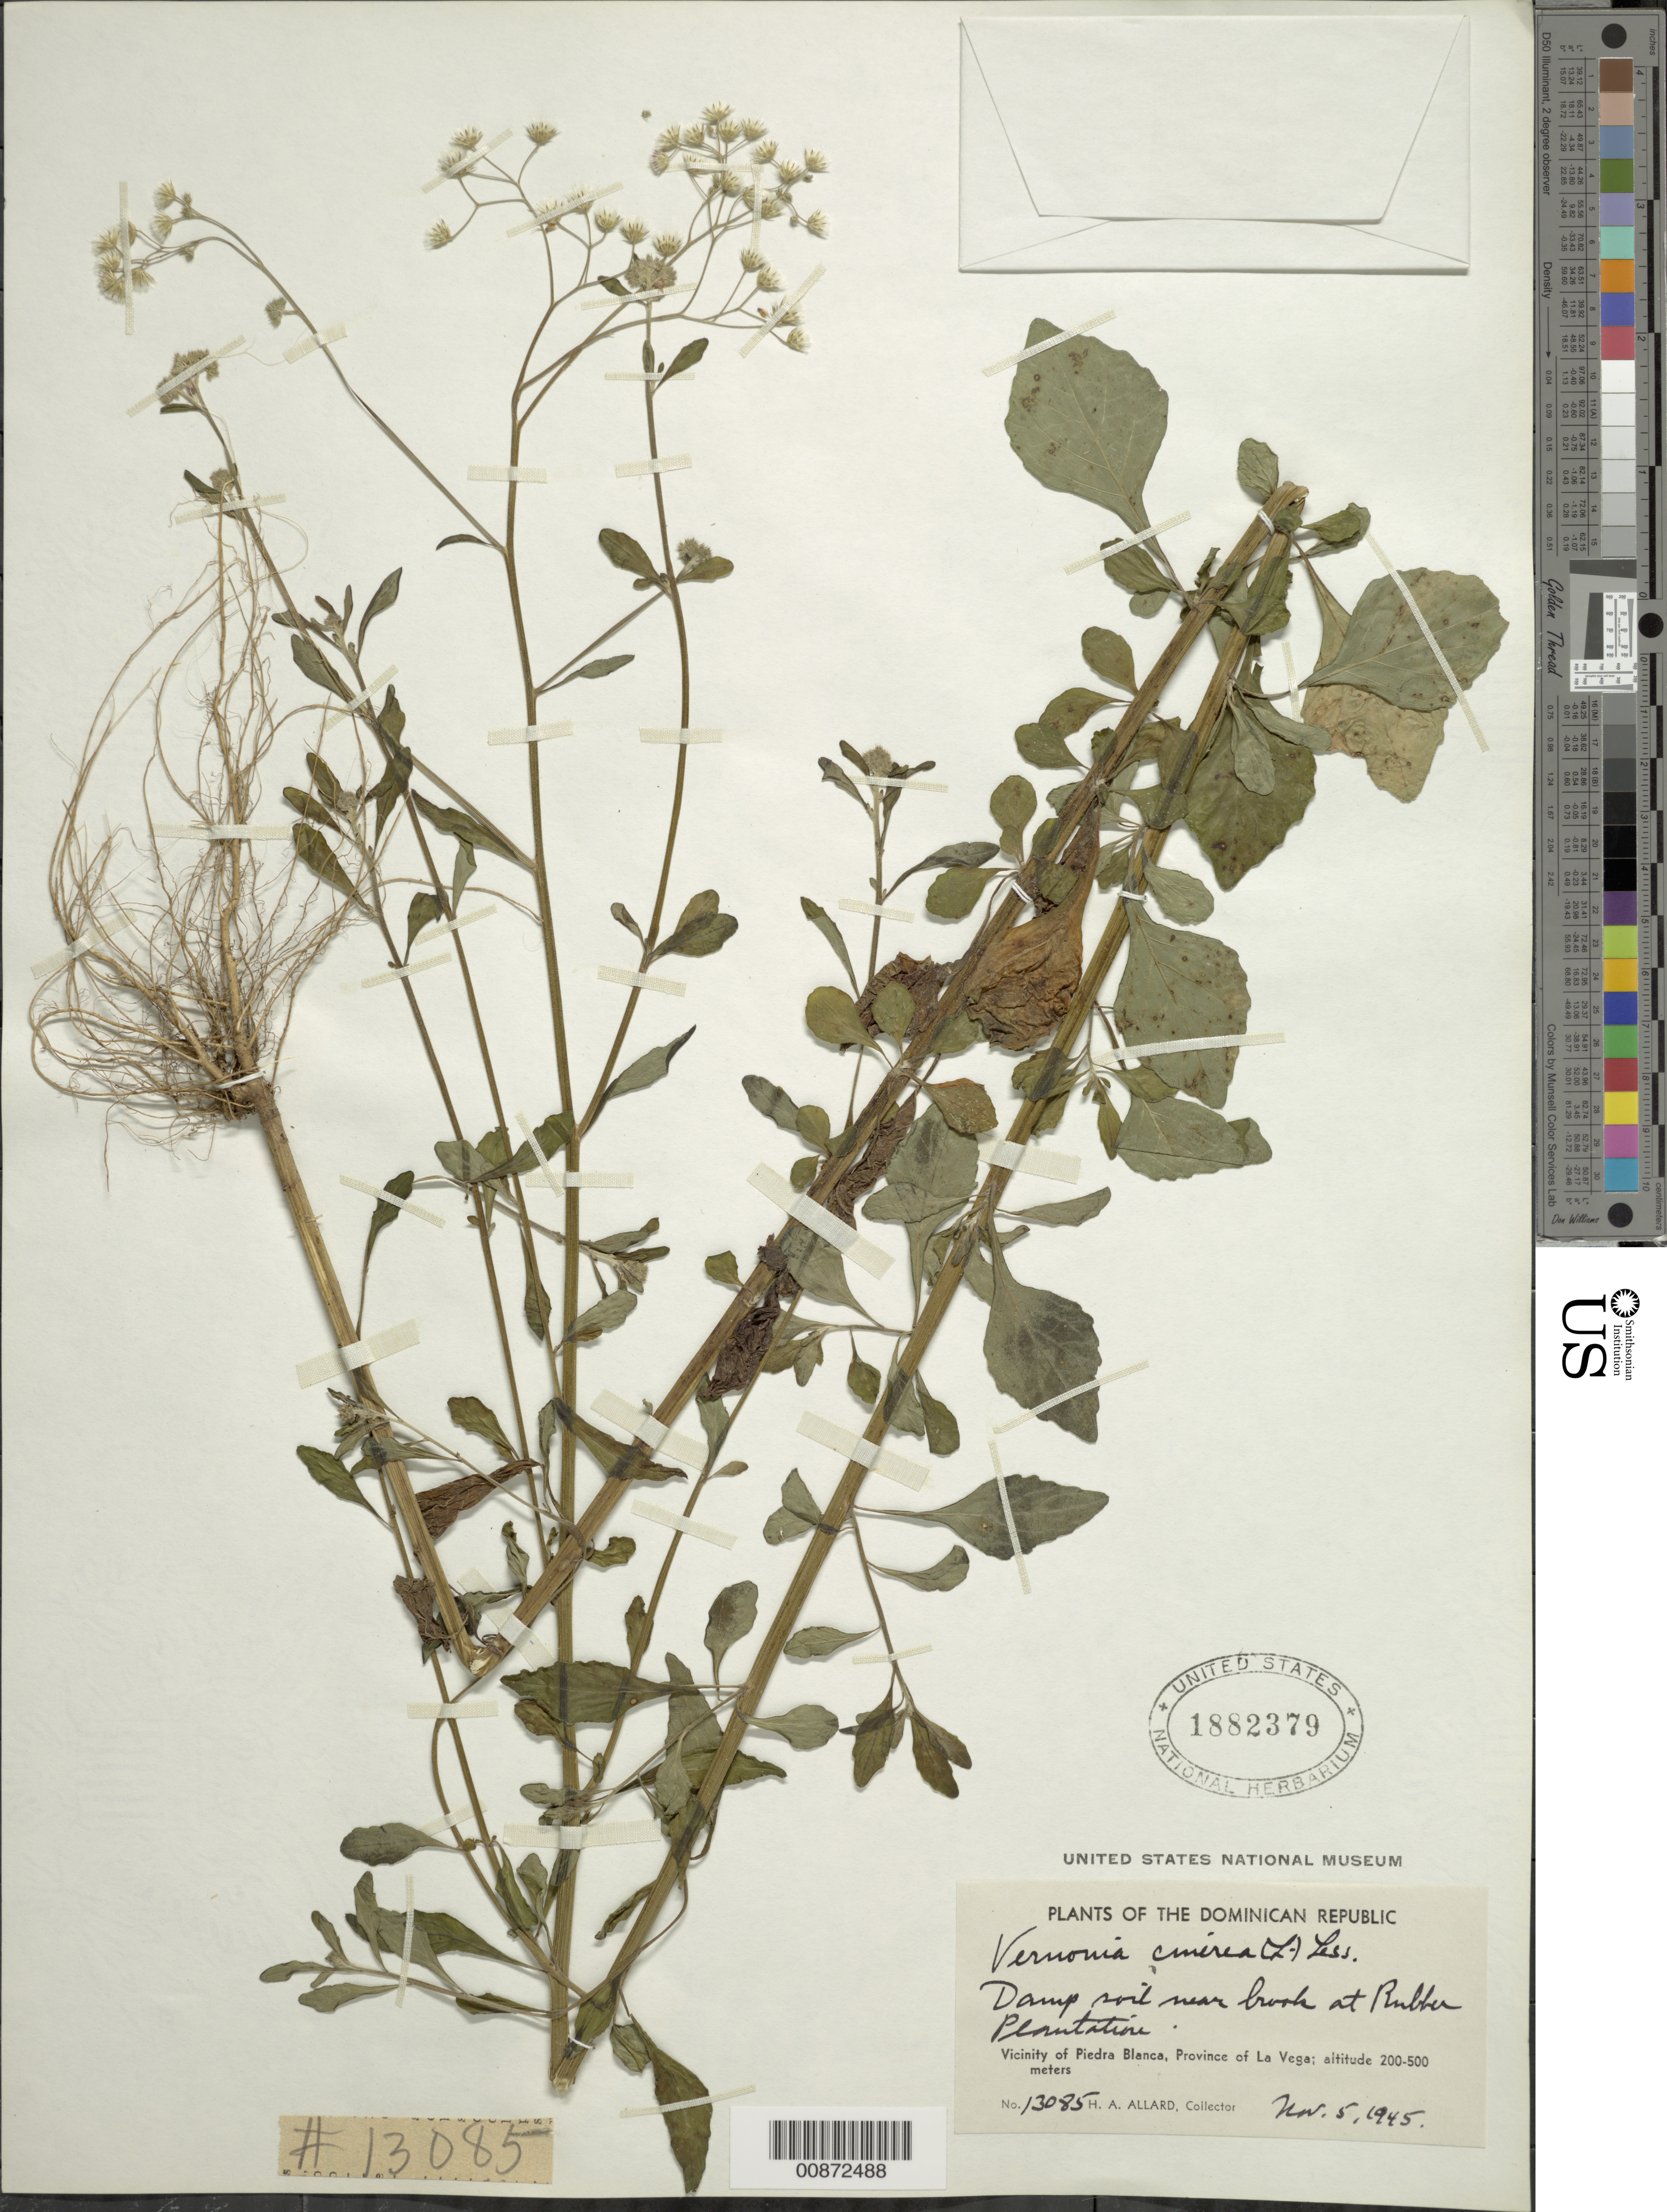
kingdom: Plantae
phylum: Tracheophyta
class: Magnoliopsida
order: Asterales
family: Asteraceae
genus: Cyanthillium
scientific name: Cyanthillium cinereum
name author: (L.) H. Rob.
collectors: H. A. Allard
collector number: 13085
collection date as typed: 05 Nov 1945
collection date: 1945-11-05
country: Dominican Republic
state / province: La Vega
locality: At Rubber Plantation. Vicinity of Piedra Blanca.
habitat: Damp soil near brook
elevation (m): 200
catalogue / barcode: US 1882379